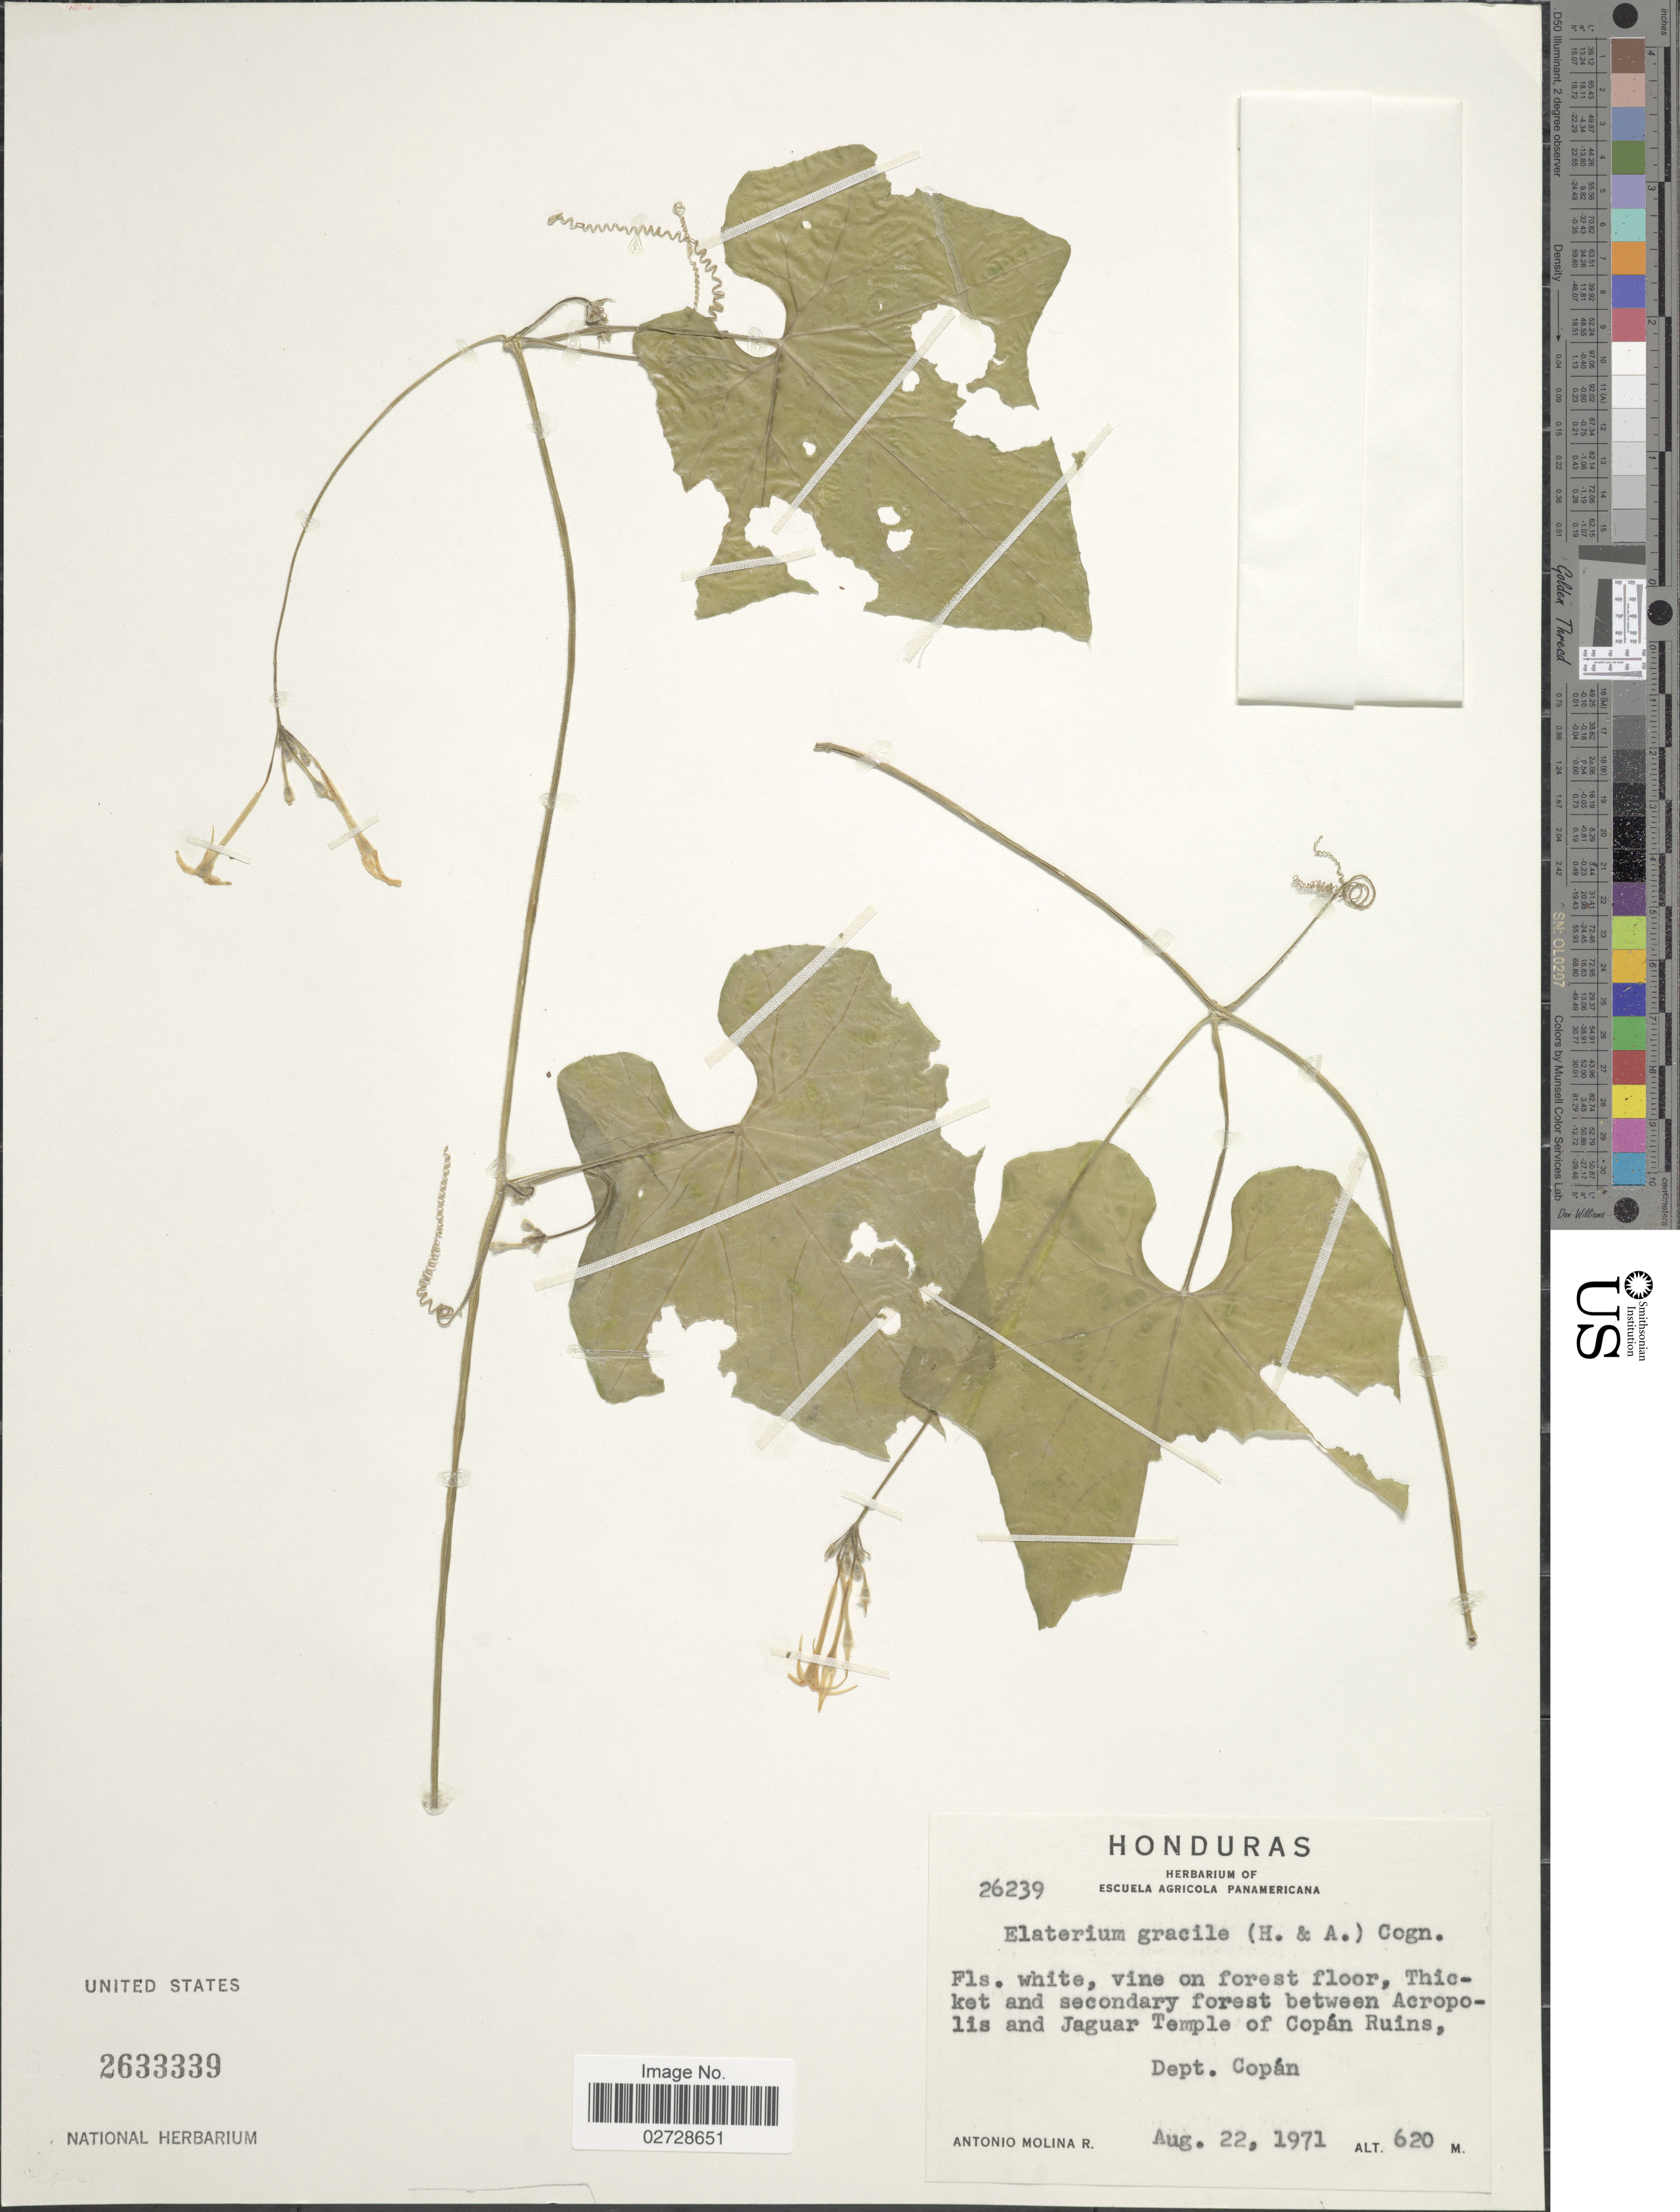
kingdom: Plantae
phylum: Tracheophyta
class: Magnoliopsida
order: Cucurbitales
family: Cucurbitaceae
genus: Cyclanthera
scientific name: Cyclanthera carthagenensis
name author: (Jacq.) H. Schaef. & S.S. Renner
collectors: A. Molina R.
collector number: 26239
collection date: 1971-08-22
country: Honduras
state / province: Copán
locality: Between Acropolis and Jaguar Temple of Copan Ruins.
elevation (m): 620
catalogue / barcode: US 2633339